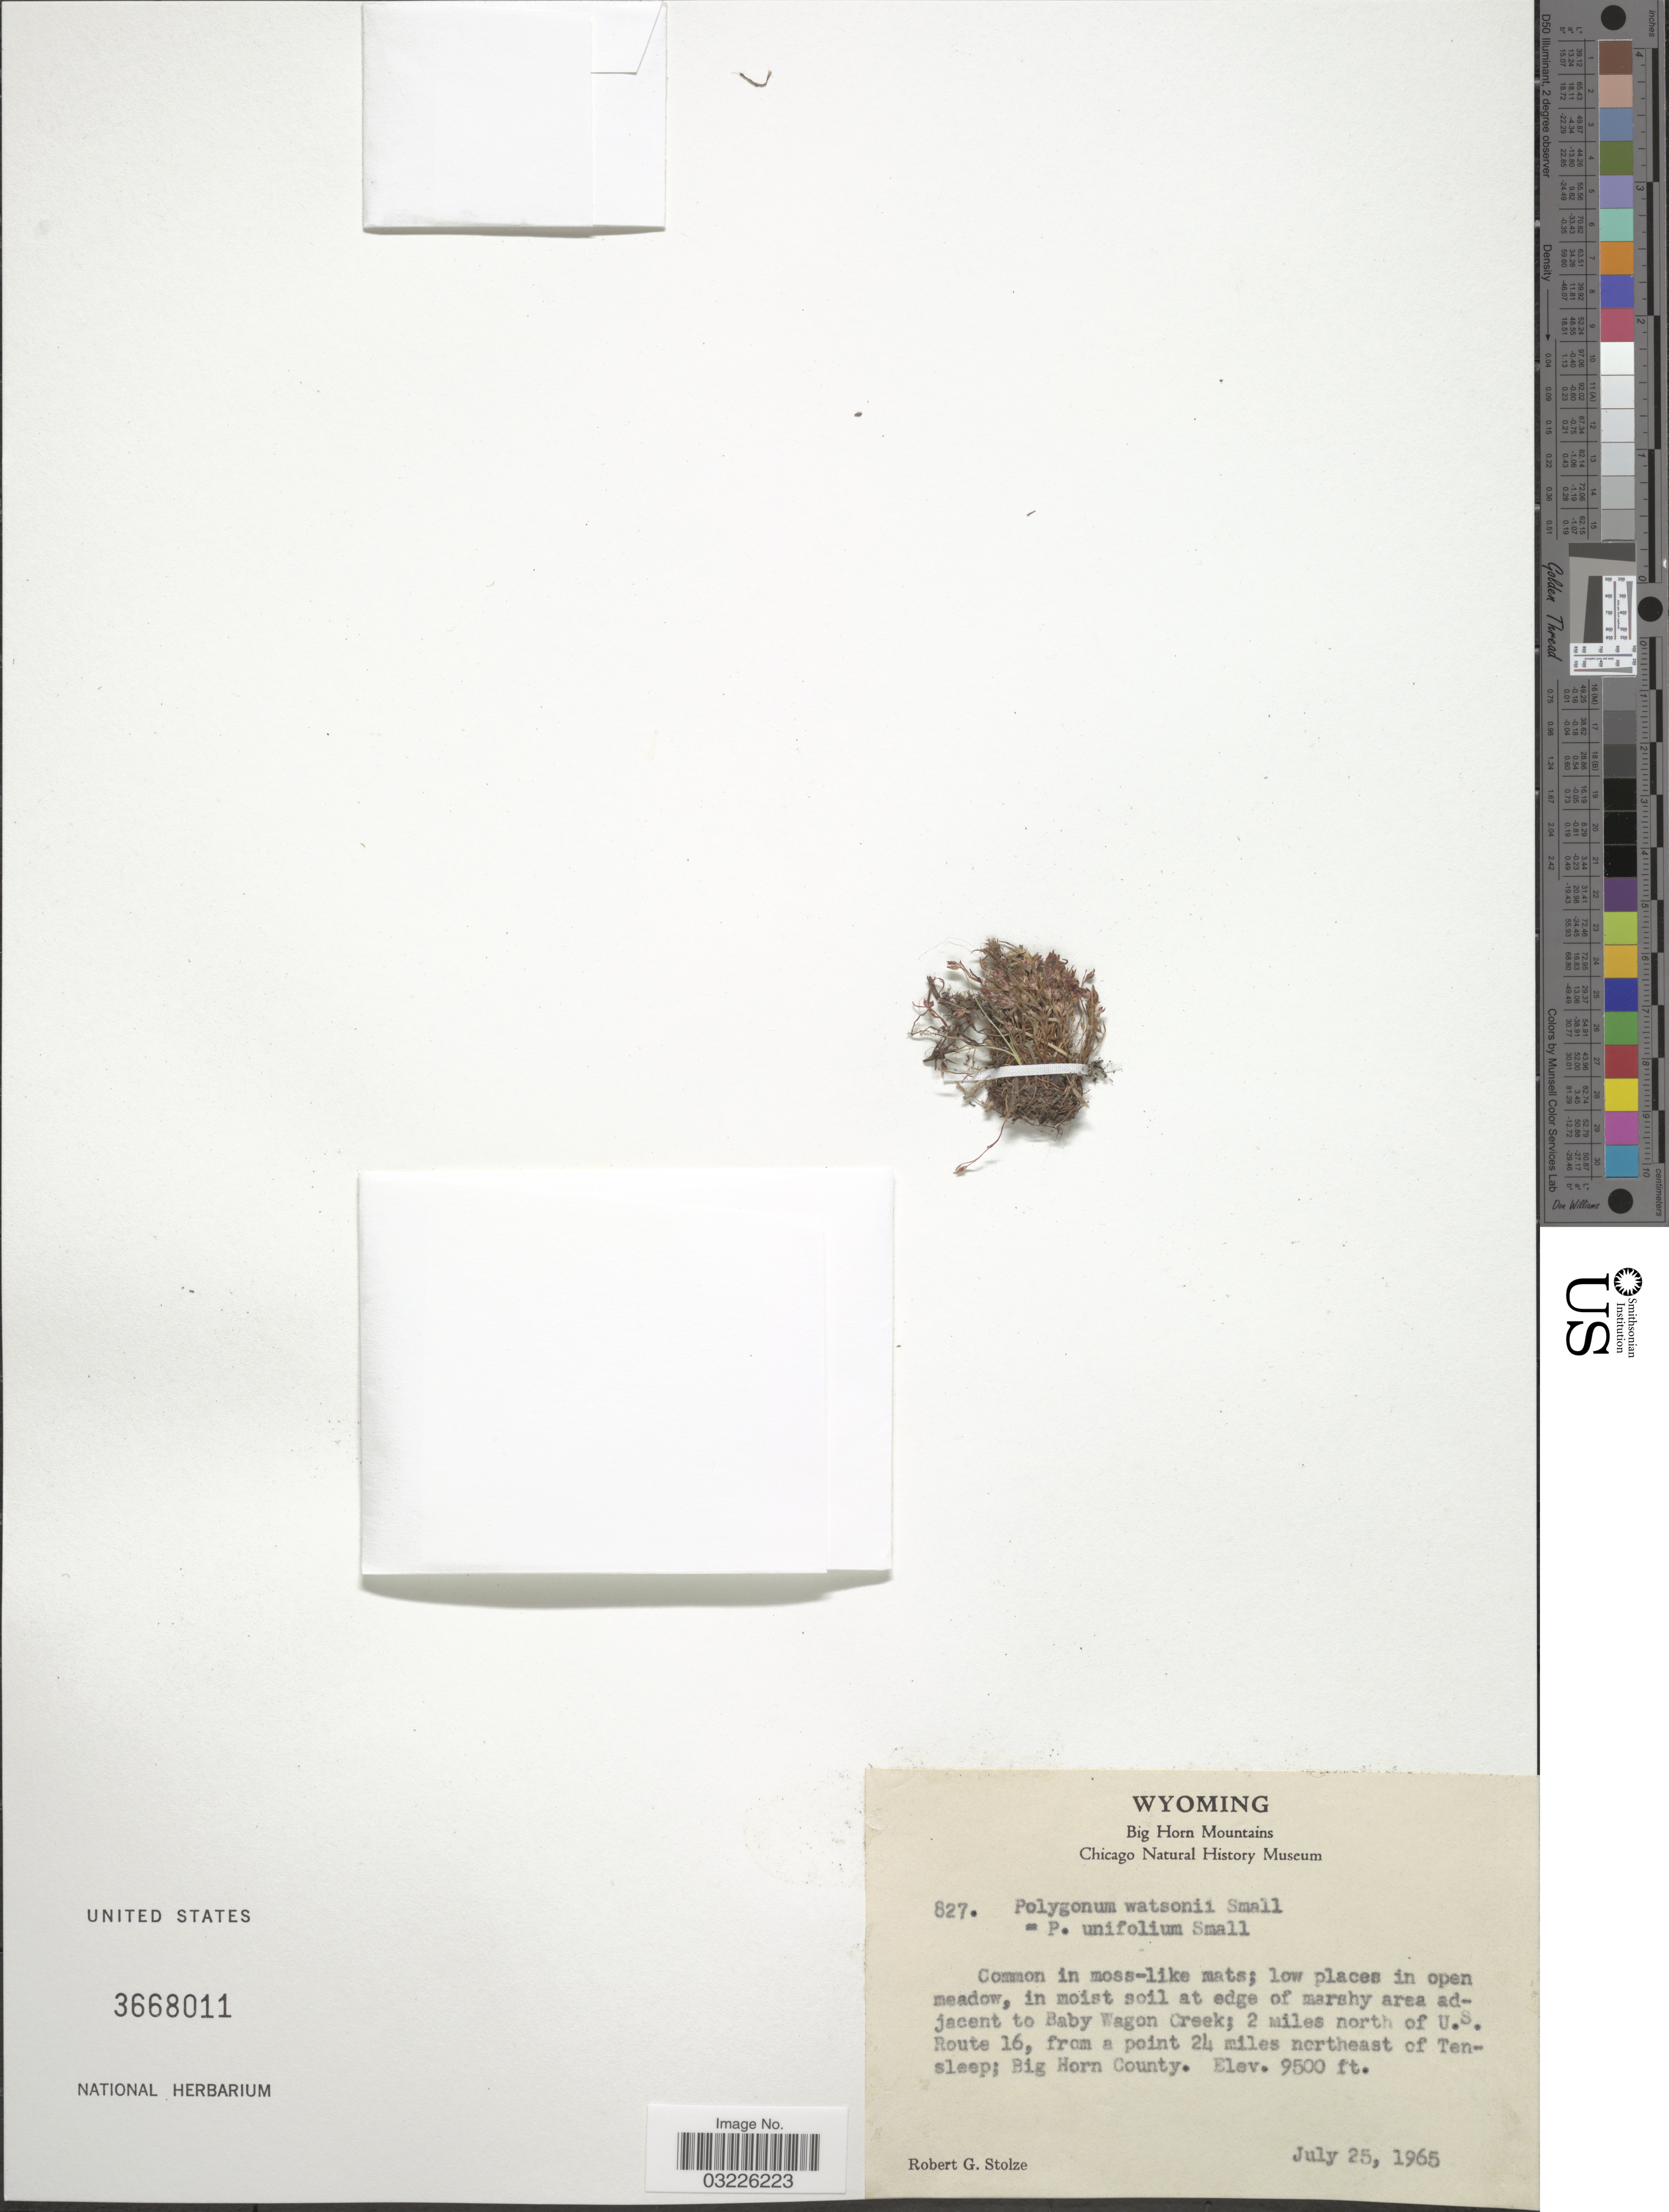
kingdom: Plantae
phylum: Tracheophyta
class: Magnoliopsida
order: Caryophyllales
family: Polygonaceae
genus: Polygonum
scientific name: Polygonum watsonii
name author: Small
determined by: Atha, D. E.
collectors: R. G. Stolze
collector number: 827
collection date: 1965-07-25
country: United States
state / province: Wyoming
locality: Big Horn Mountains, Low places in open meadow, in moist soil at edge of marshy area adjacent to Baby Wagon Creek; 2 miles north of U.S. Route 16, from a point 24 miles northeast of Tensleep; Big Horn County.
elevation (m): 2896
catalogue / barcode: US 3668011